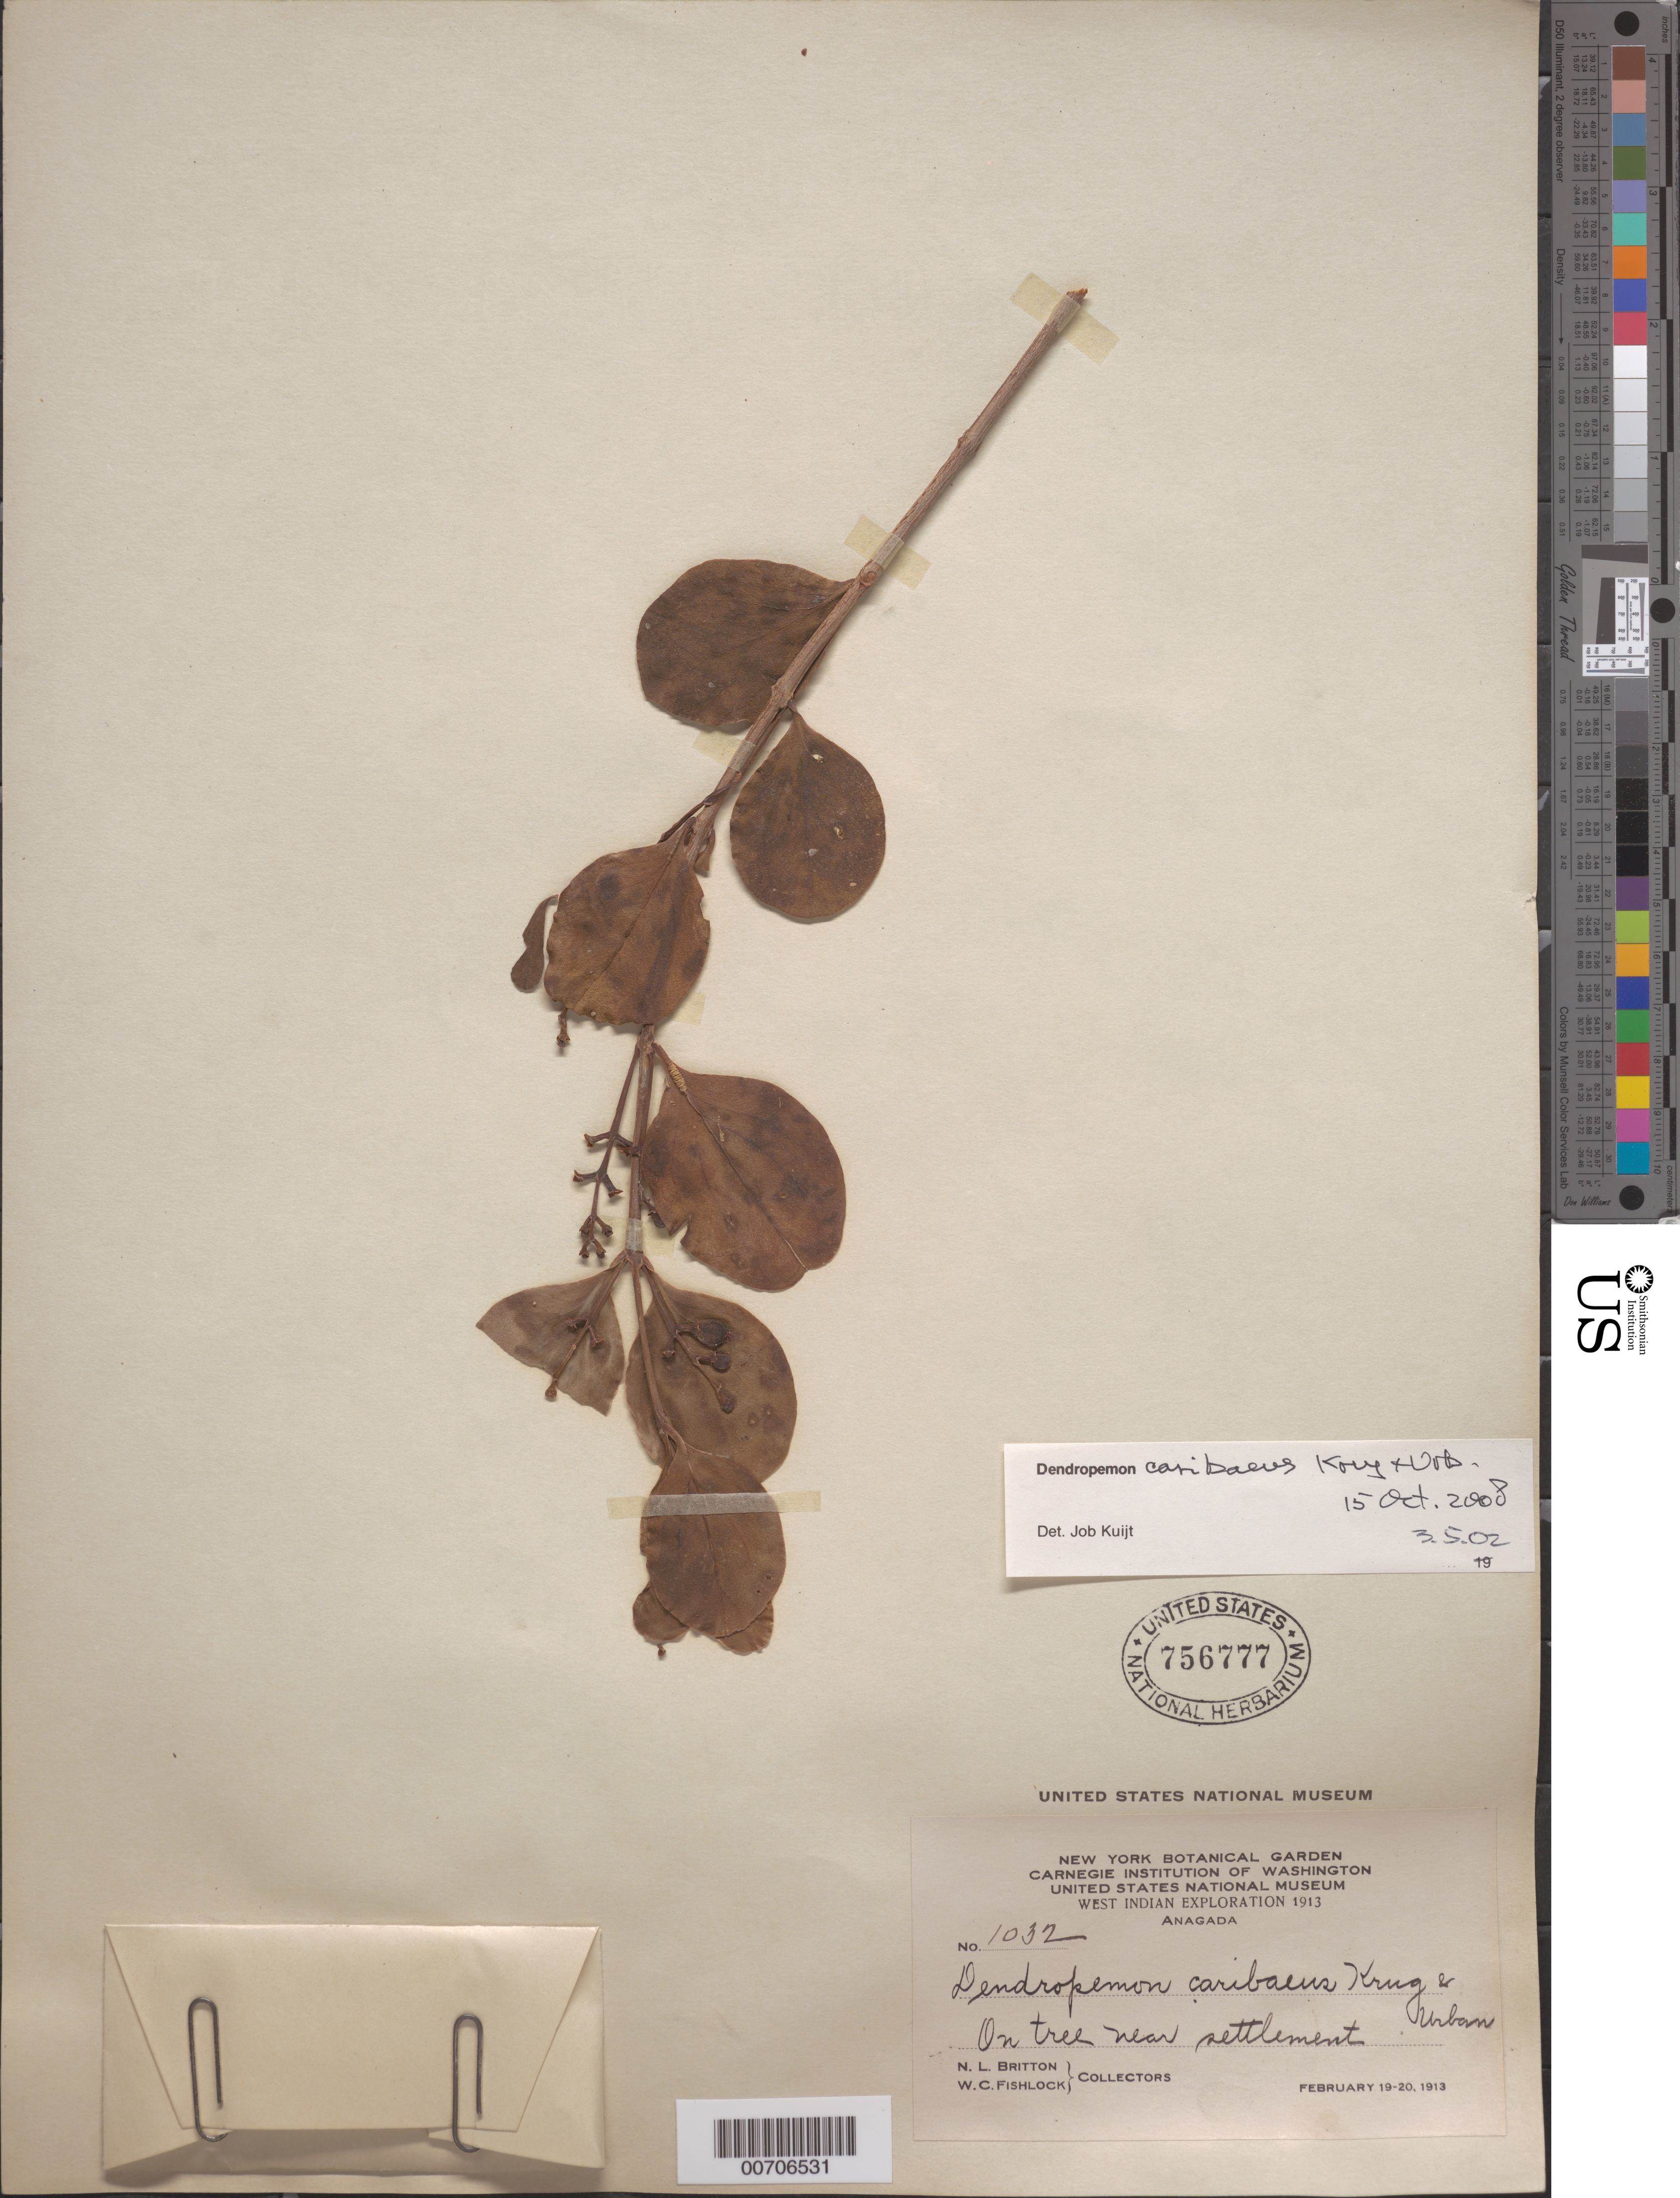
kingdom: Plantae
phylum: Tracheophyta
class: Magnoliopsida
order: Santalales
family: Loranthaceae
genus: Dendropemon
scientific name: Dendropemon caribaeus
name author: Krug & Urb.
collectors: N. Britton & W. Fishlock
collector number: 1032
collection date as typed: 19 Feb 1913 to 20 Feb 1913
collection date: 1913-02-19/1913-02-20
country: British Virgin Islands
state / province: Anegada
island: Anegada Island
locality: Settlement, near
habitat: On tree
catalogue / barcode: US 756777